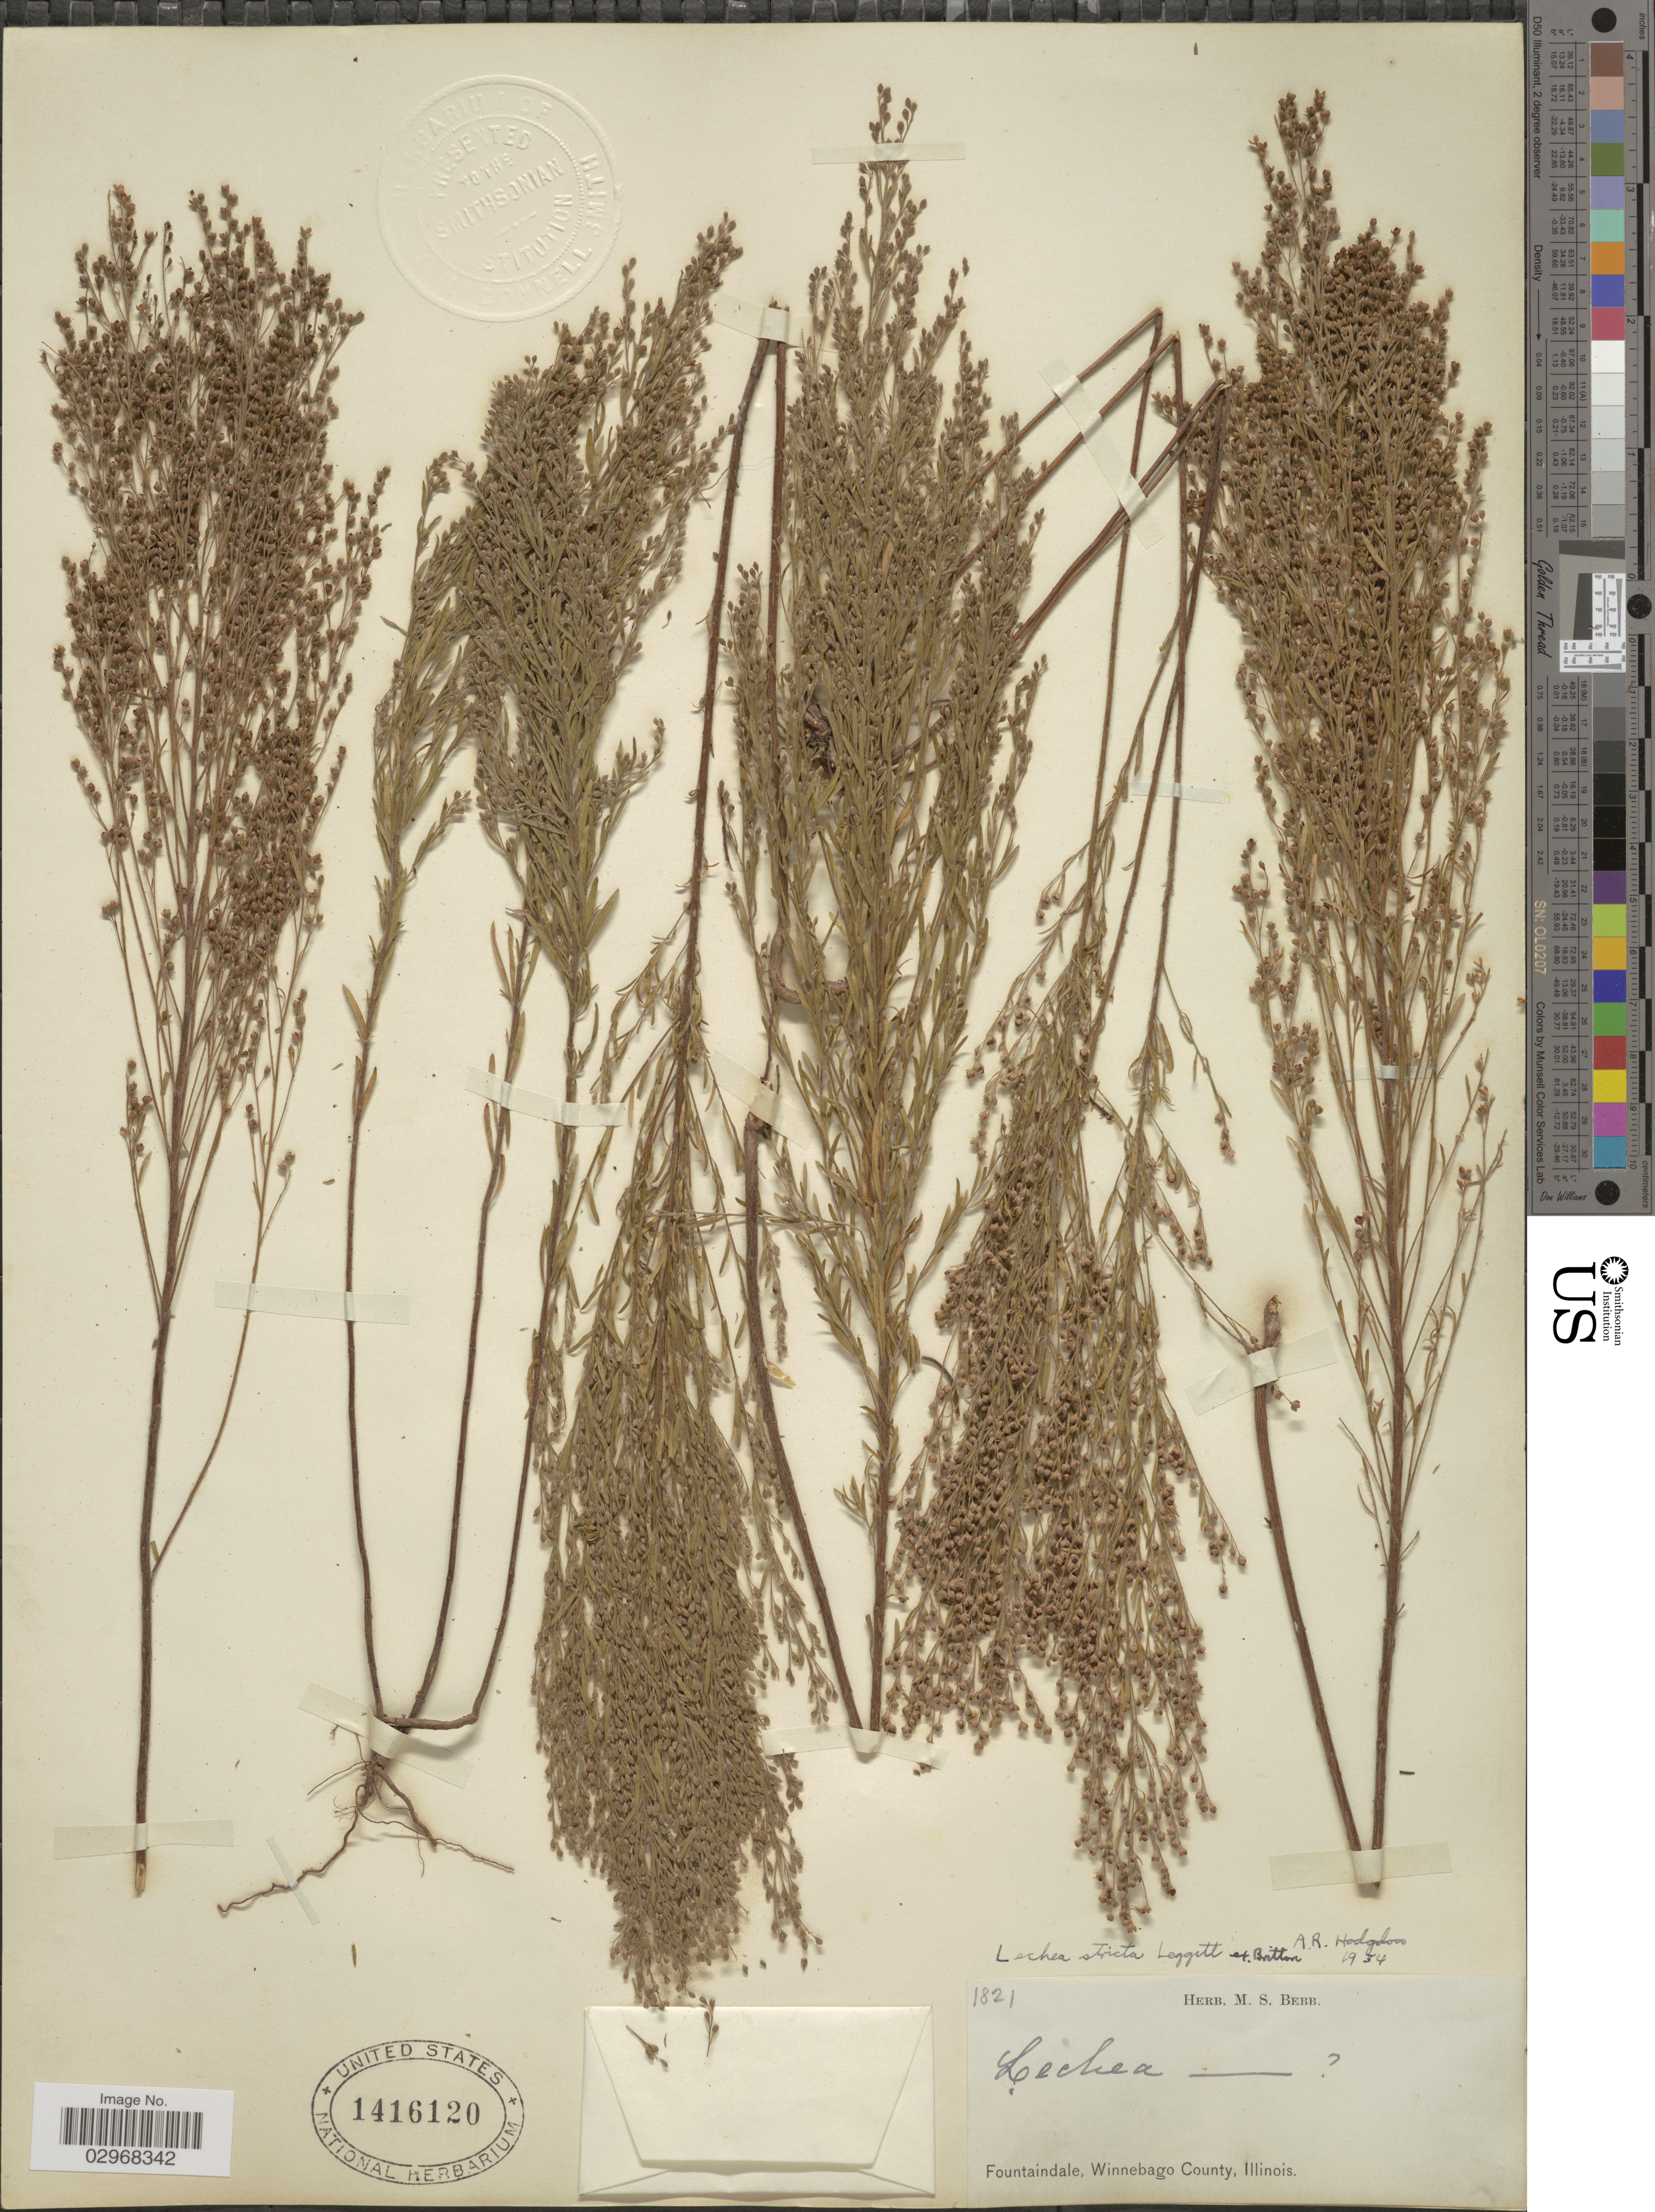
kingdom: Plantae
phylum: Tracheophyta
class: Magnoliopsida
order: Malvales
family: Cistaceae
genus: Lechea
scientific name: Lechea stricta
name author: Legg.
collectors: ex Herb. M. S. Bebb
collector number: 1821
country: United States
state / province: Illinois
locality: Fountaindale, Winnebago County.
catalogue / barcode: US 1416120